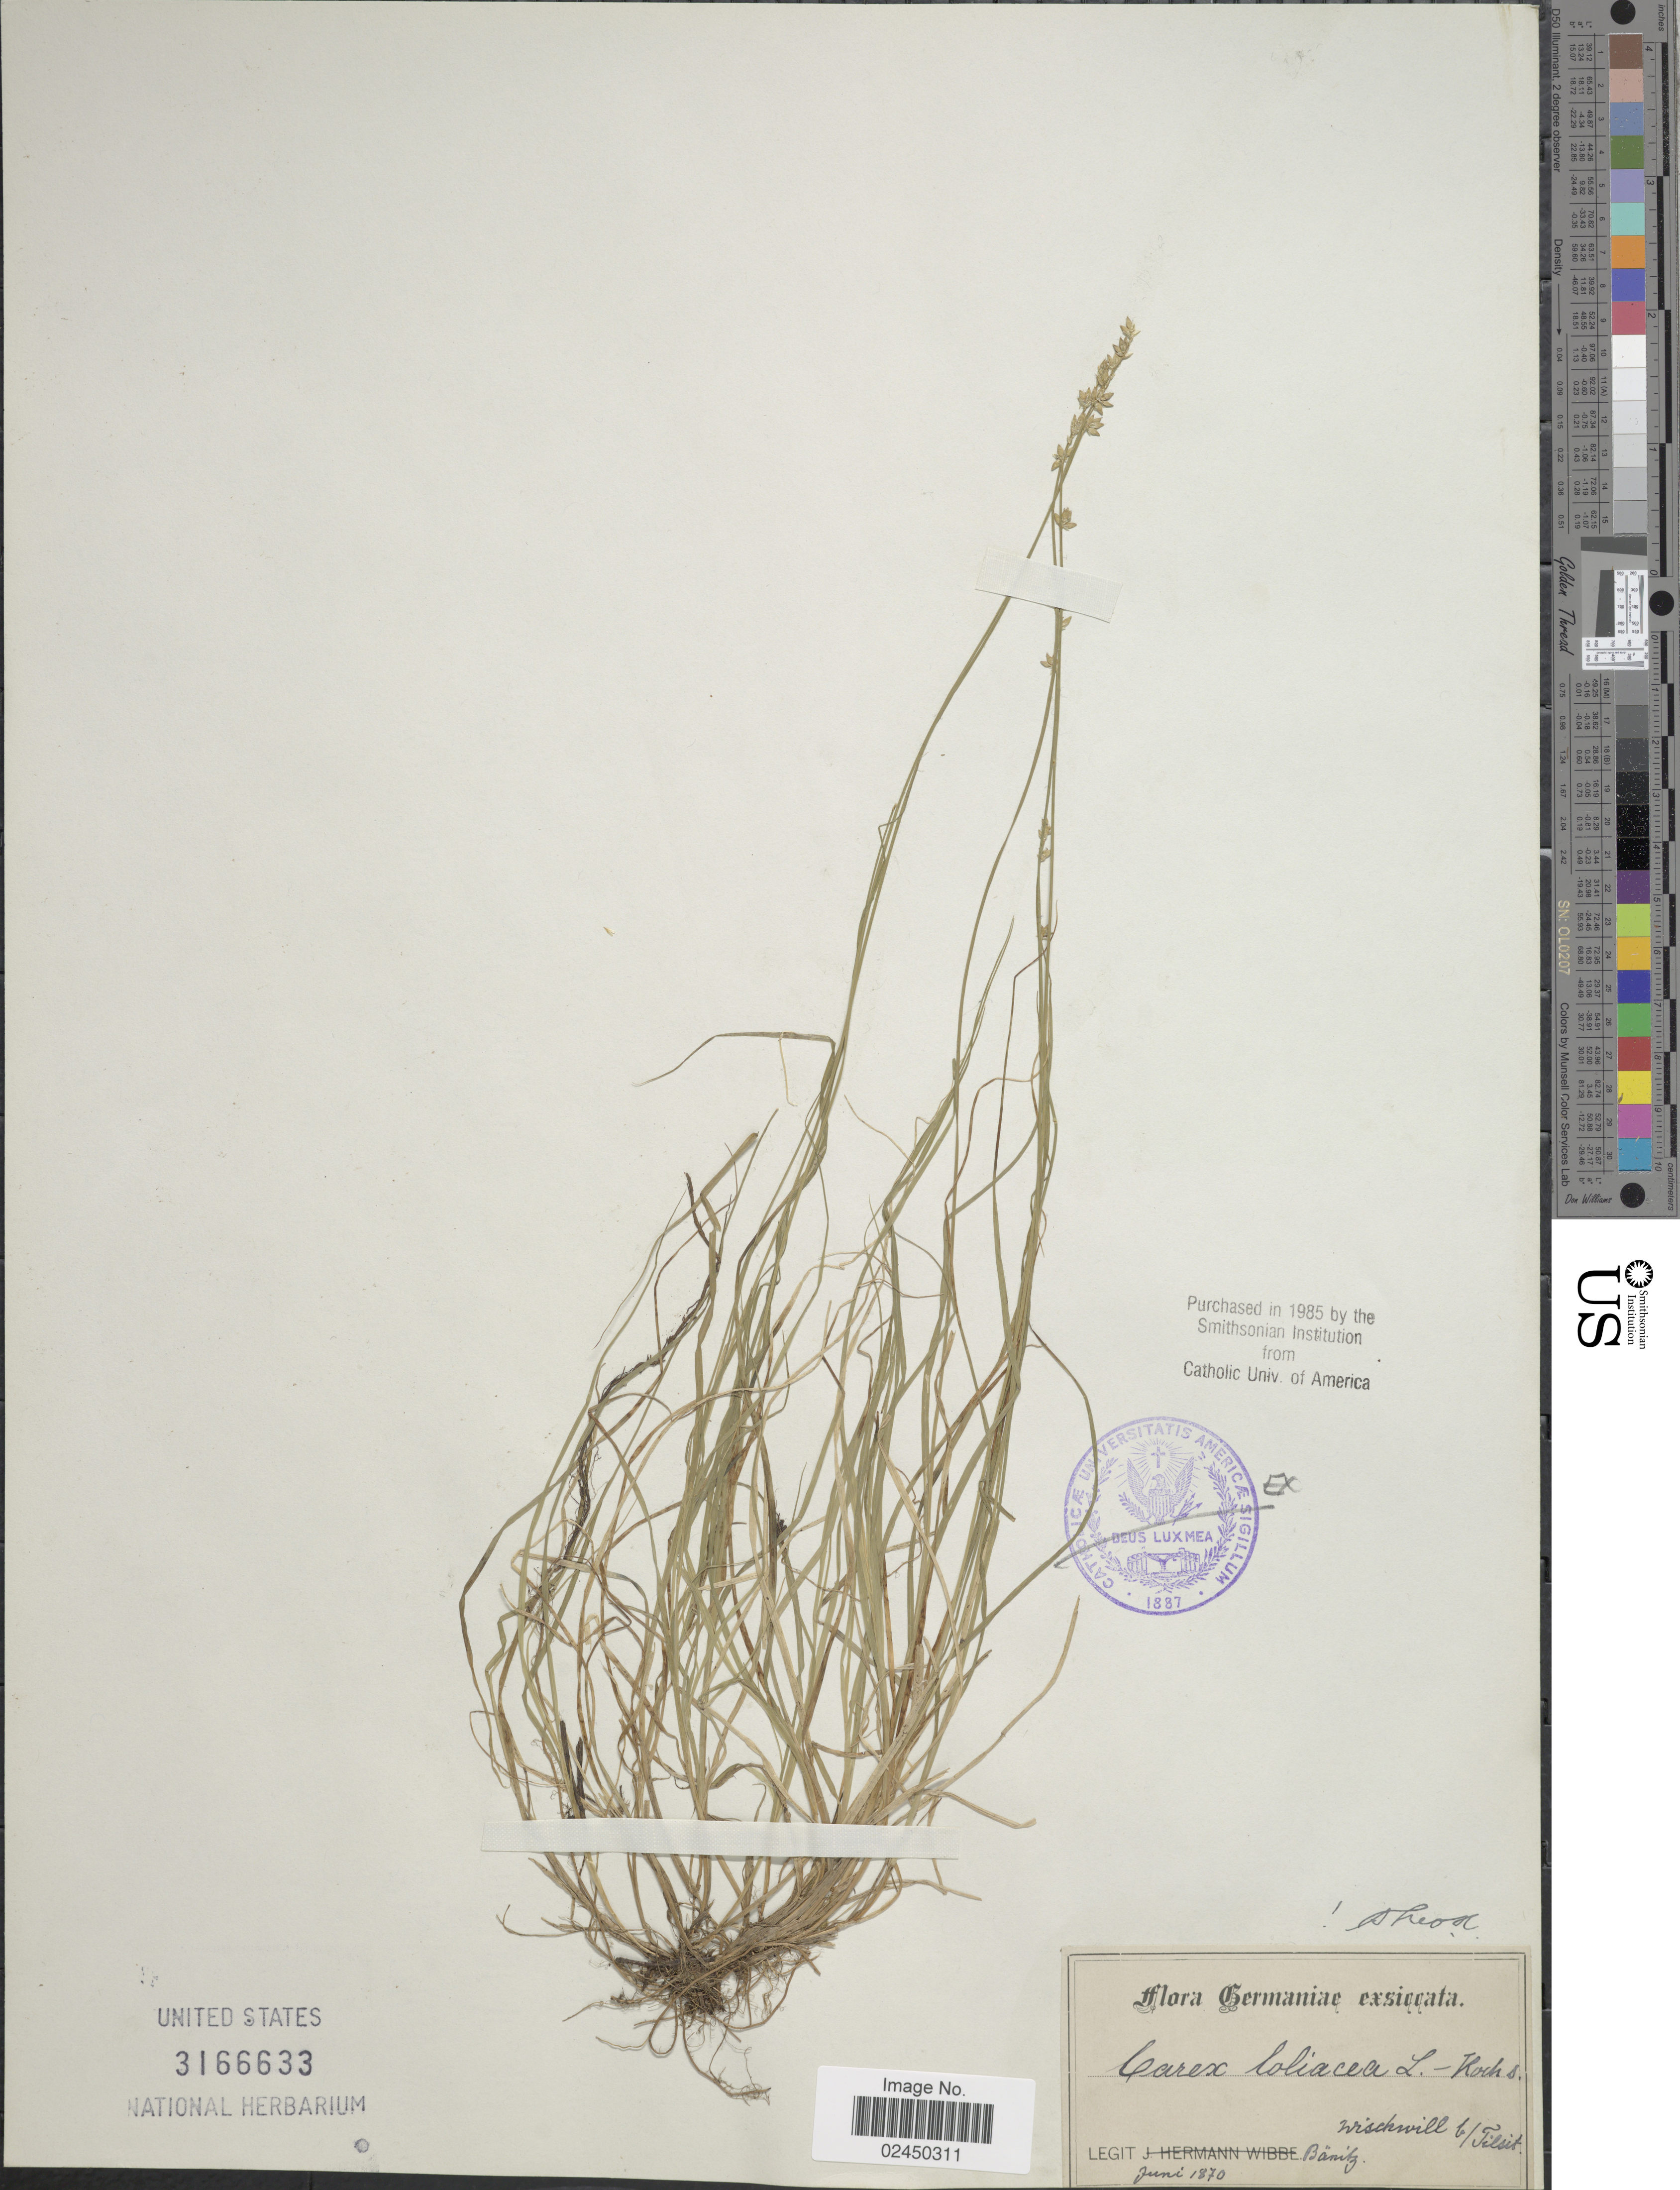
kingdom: Plantae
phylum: Tracheophyta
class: Liliopsida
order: Poales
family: Cyperaceae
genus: Carex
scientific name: Carex loliacea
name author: L.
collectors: Banitz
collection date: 1870-06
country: Germany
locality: Wischwill b/Filsit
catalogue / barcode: US 3166633